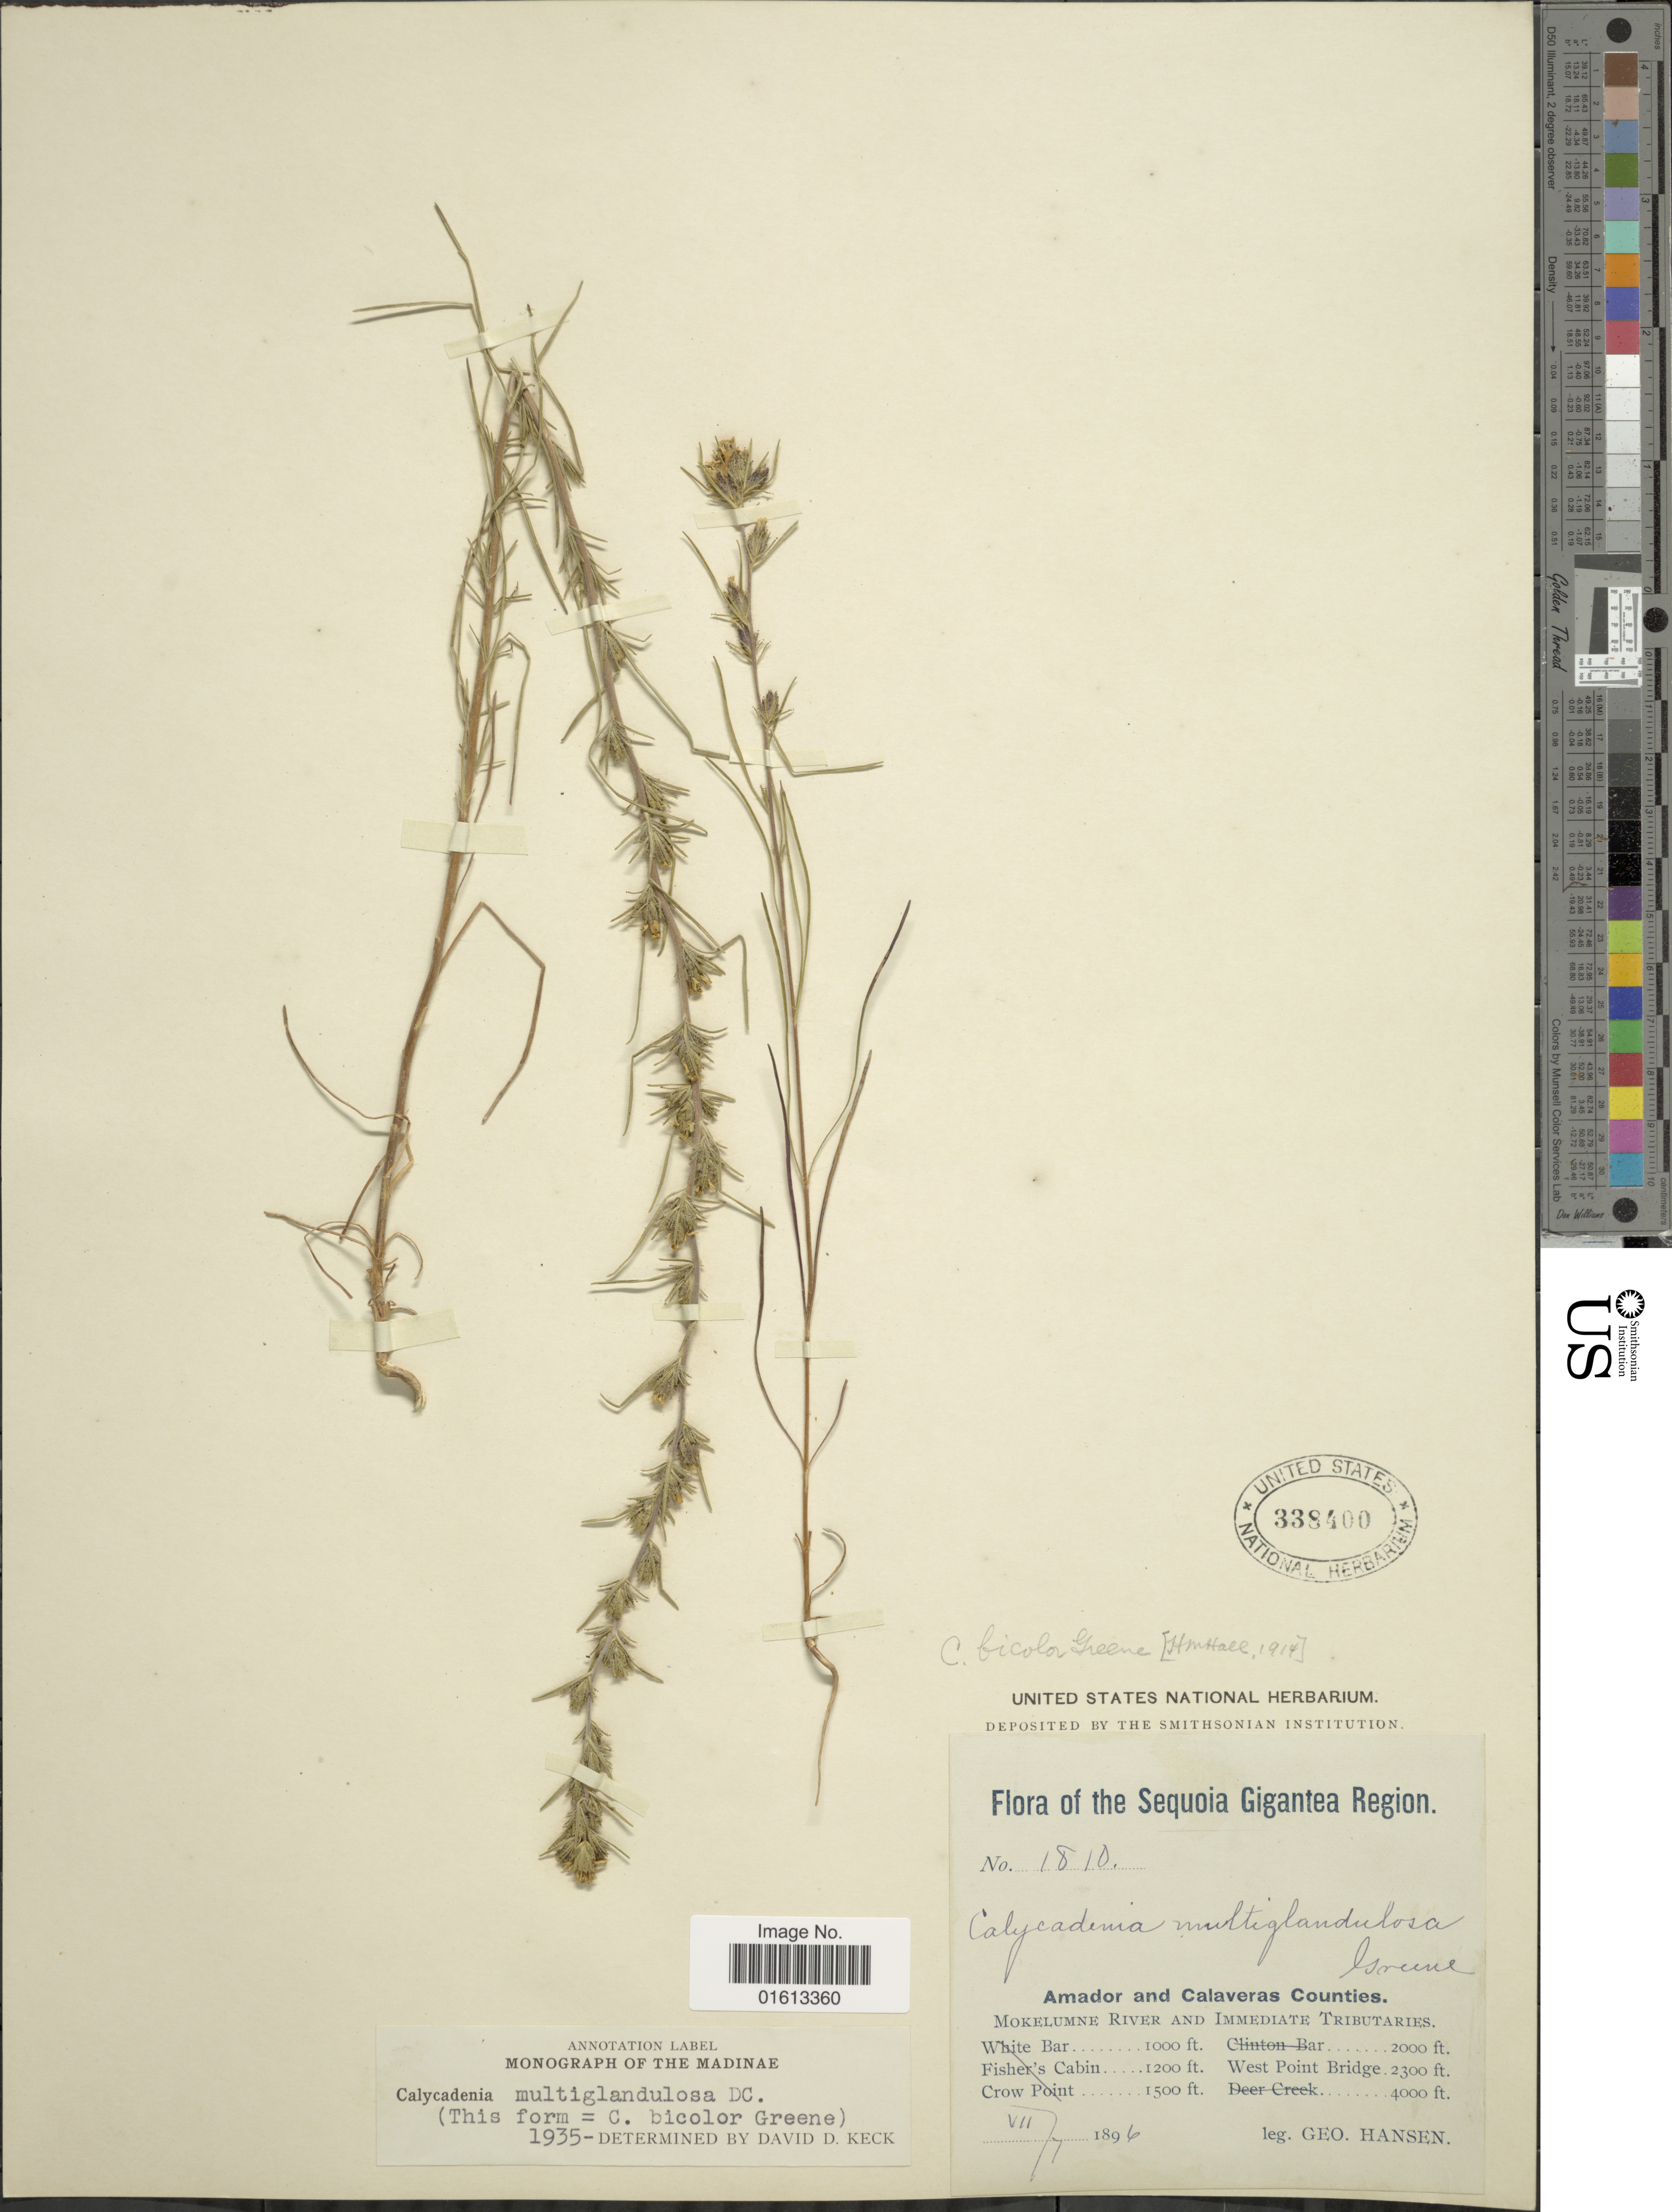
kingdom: Plantae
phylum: Tracheophyta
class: Magnoliopsida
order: Asterales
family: Asteraceae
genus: Calycadenia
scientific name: Calycadenia multiglandulosa subsp. bicolor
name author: (Greene) D.D. Keck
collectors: G. Hansen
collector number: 1810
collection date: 1896-07-07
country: United States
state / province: California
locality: Sequoia Gigantea Region, Mokelumne River and Immediate Tributaries, West Point Bridge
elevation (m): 701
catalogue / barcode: US 338400